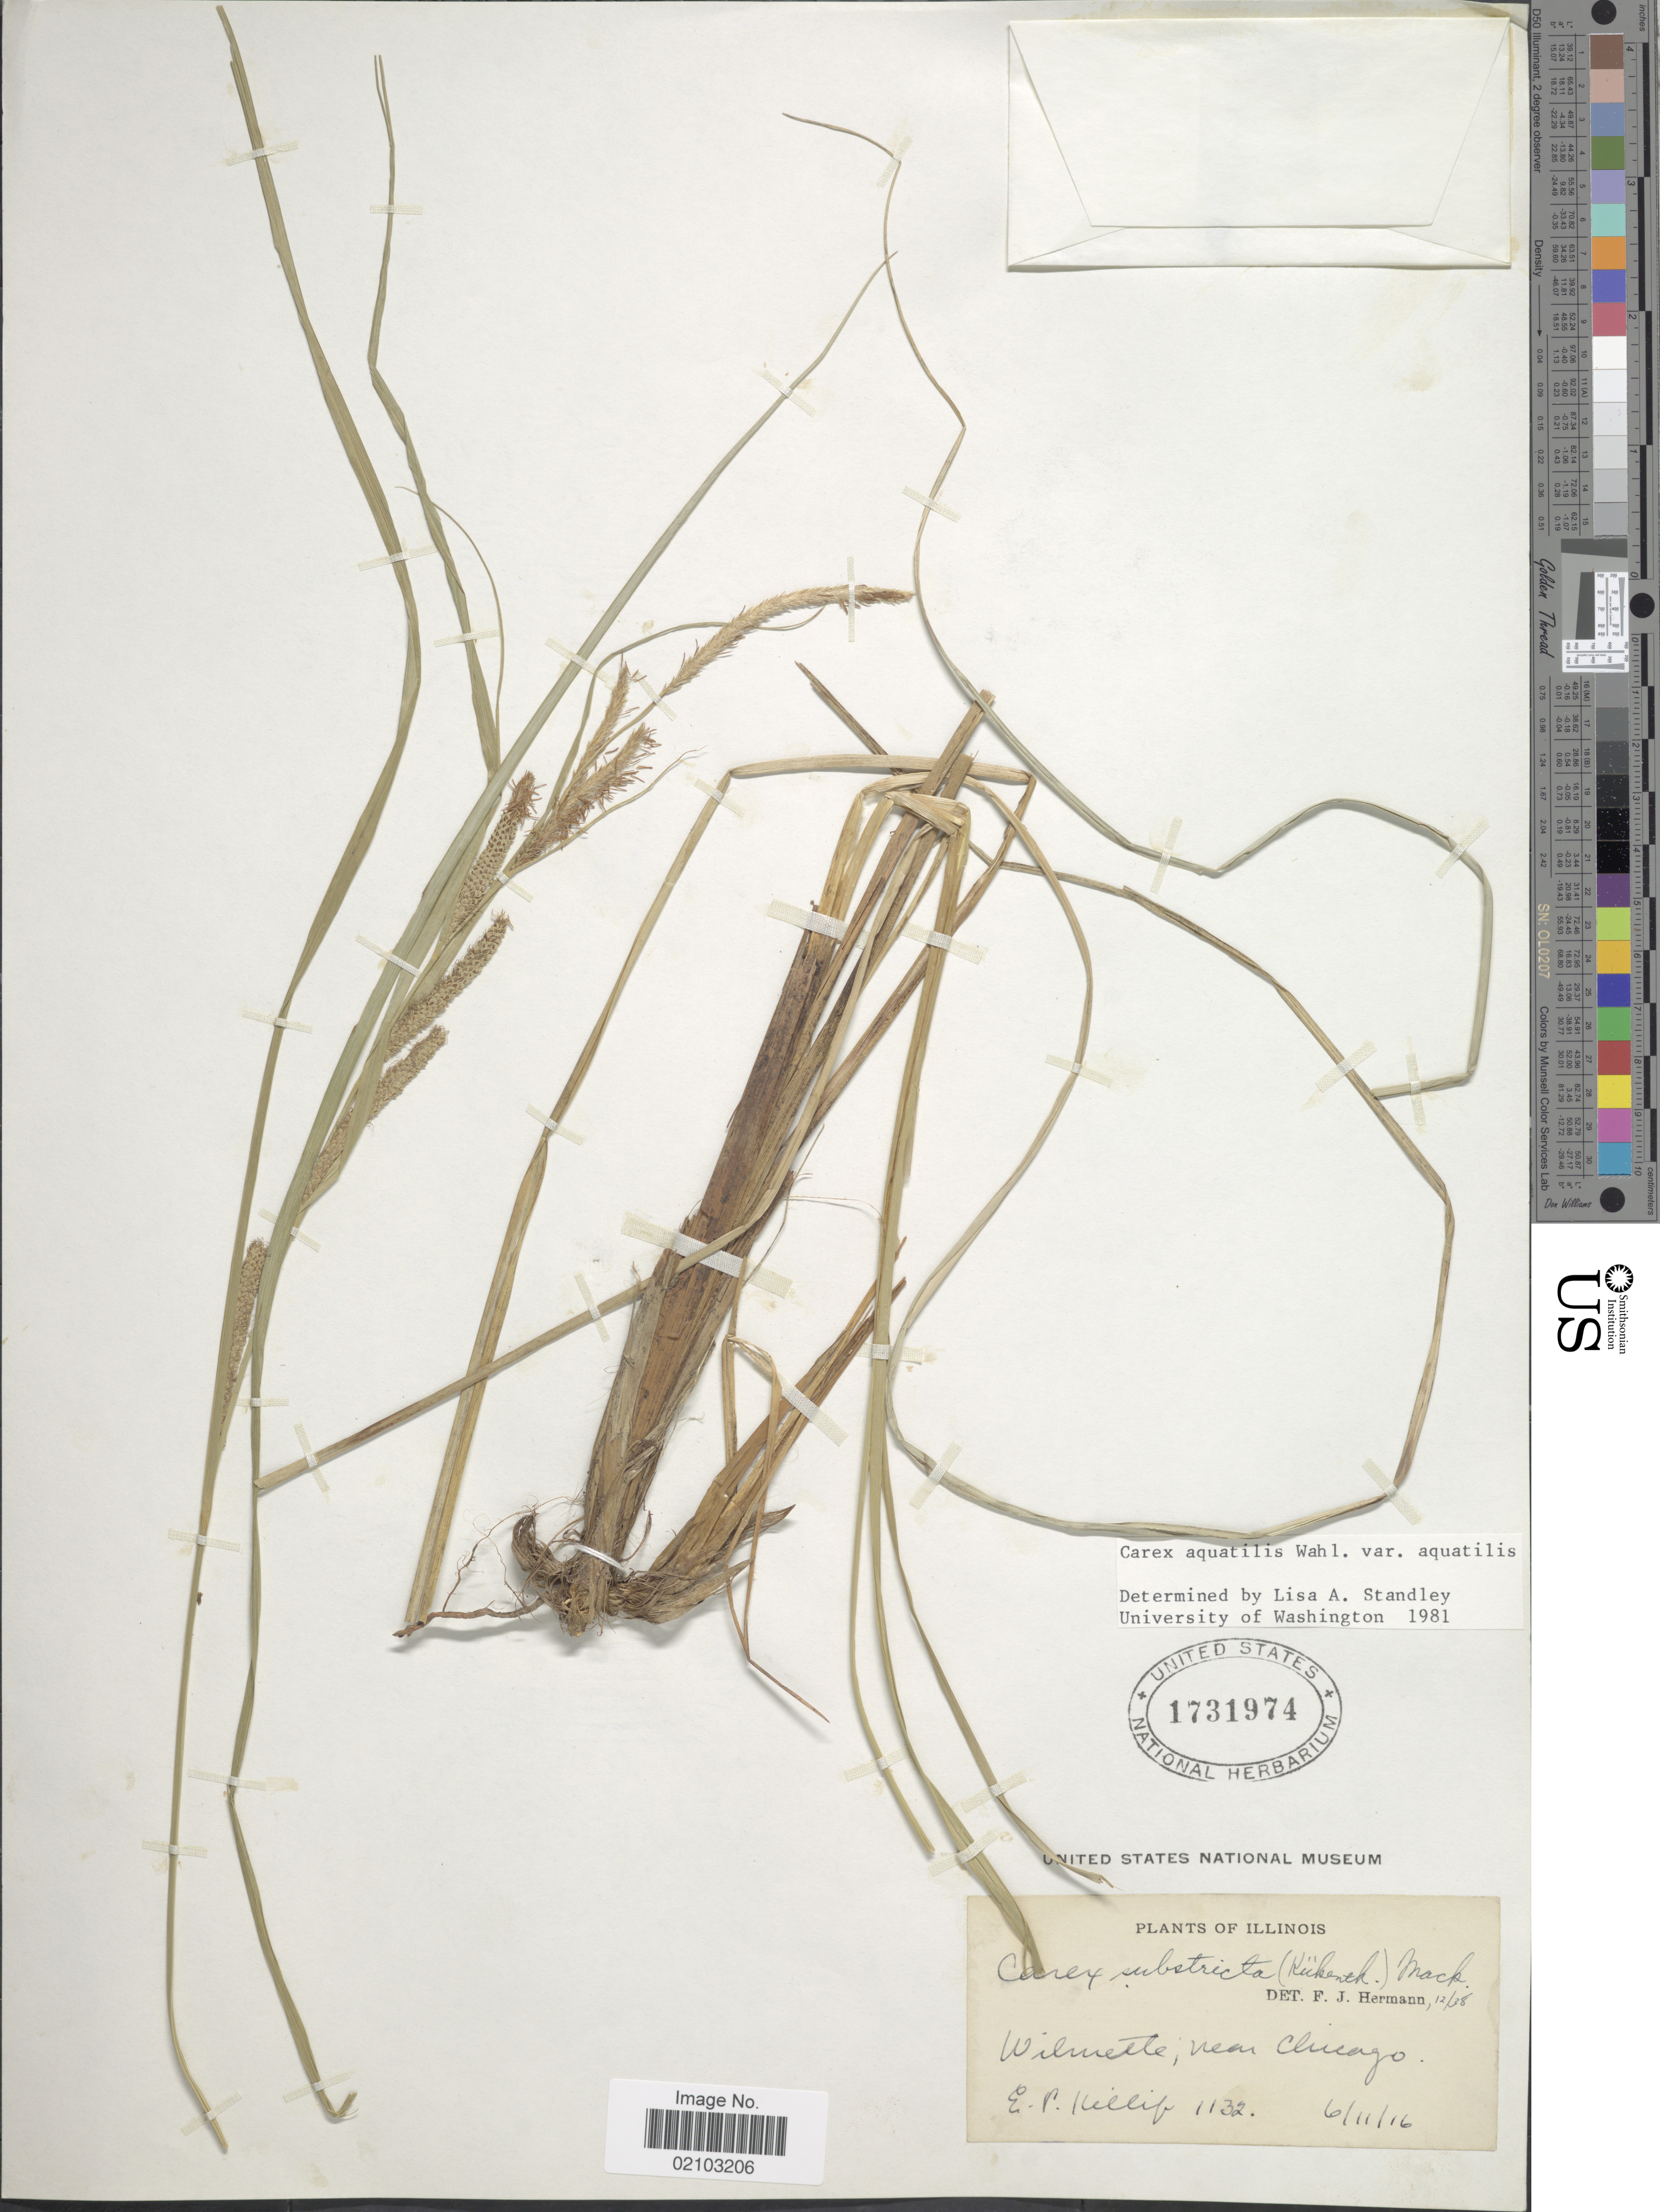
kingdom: Plantae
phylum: Tracheophyta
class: Liliopsida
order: Poales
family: Cyperaceae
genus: Carex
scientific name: Carex aquatilis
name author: Wahlenb.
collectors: E. P. Killip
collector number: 1132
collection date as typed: Transcribed d/m/y: 11/6/16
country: United States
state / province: Illinois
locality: Wilmette, near Chicago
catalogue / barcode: US 1731974